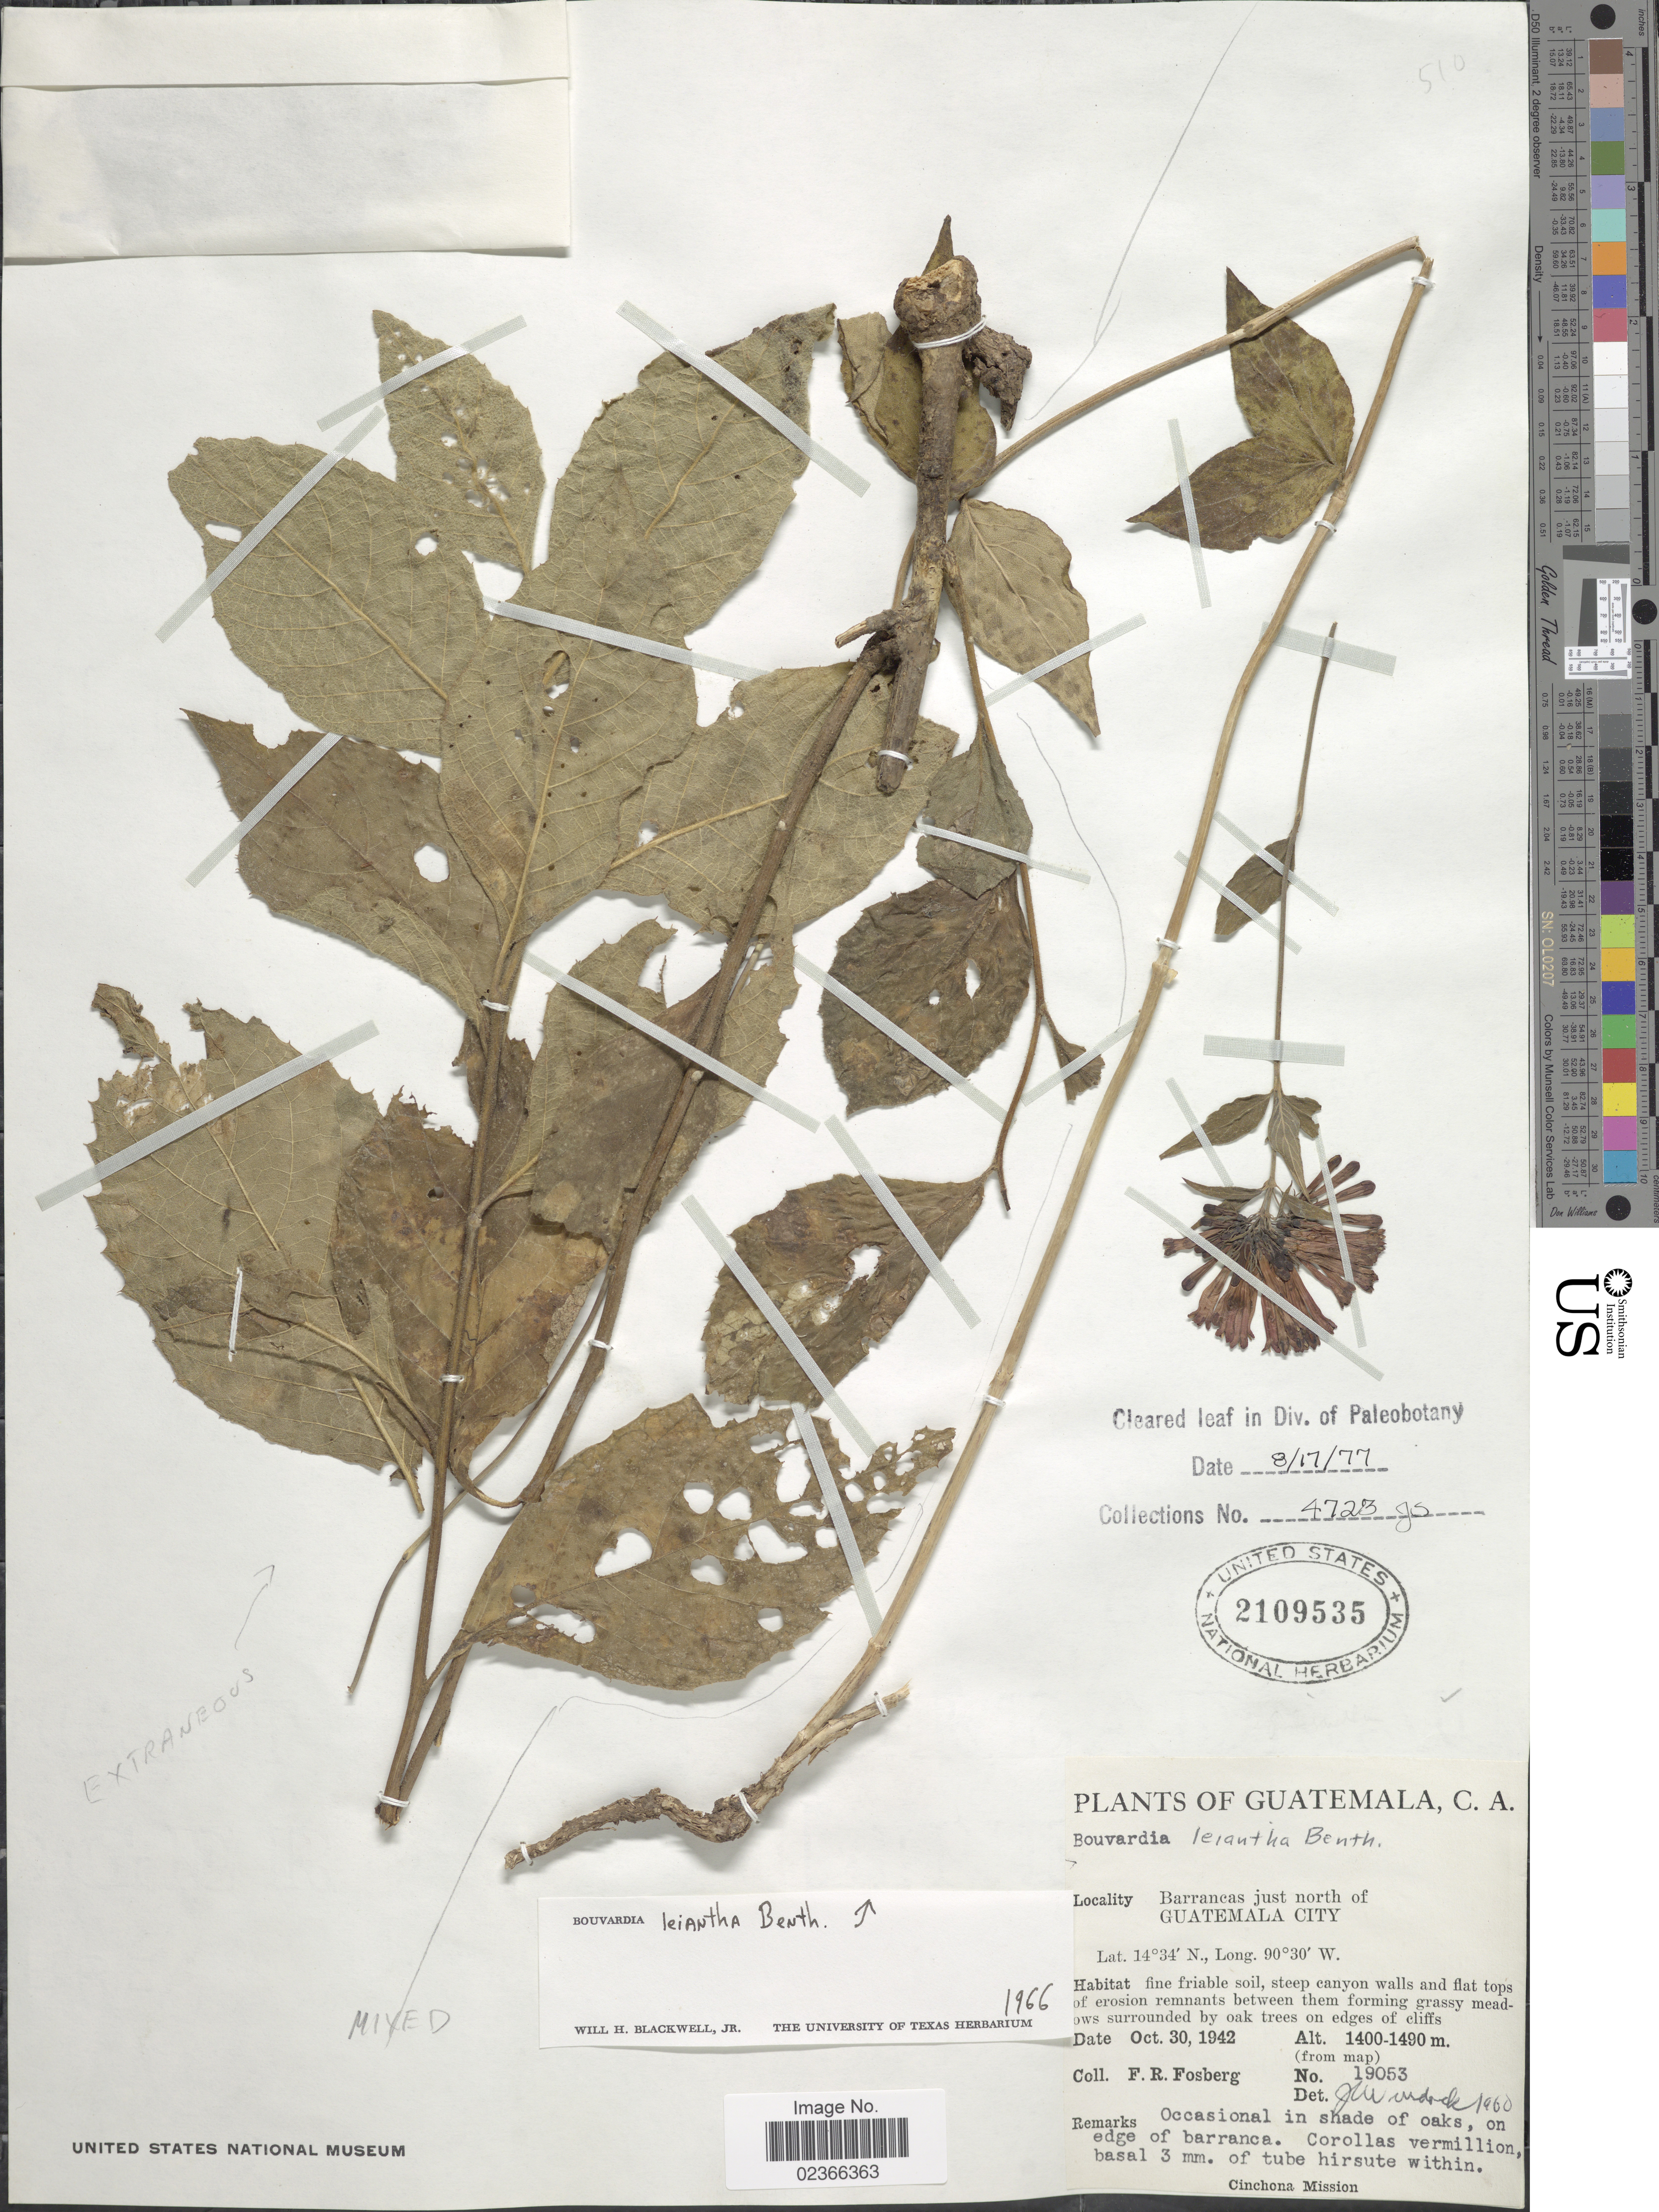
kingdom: Plantae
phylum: Tracheophyta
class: Magnoliopsida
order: Gentianales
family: Rubiaceae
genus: Bouvardia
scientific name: Bouvardia leiantha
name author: Benth.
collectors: F. R. Fosberg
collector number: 19053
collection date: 1942-10-30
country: Guatemala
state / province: Guatemala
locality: Barrancas just north of Guatemala City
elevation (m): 1400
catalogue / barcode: US 2109535